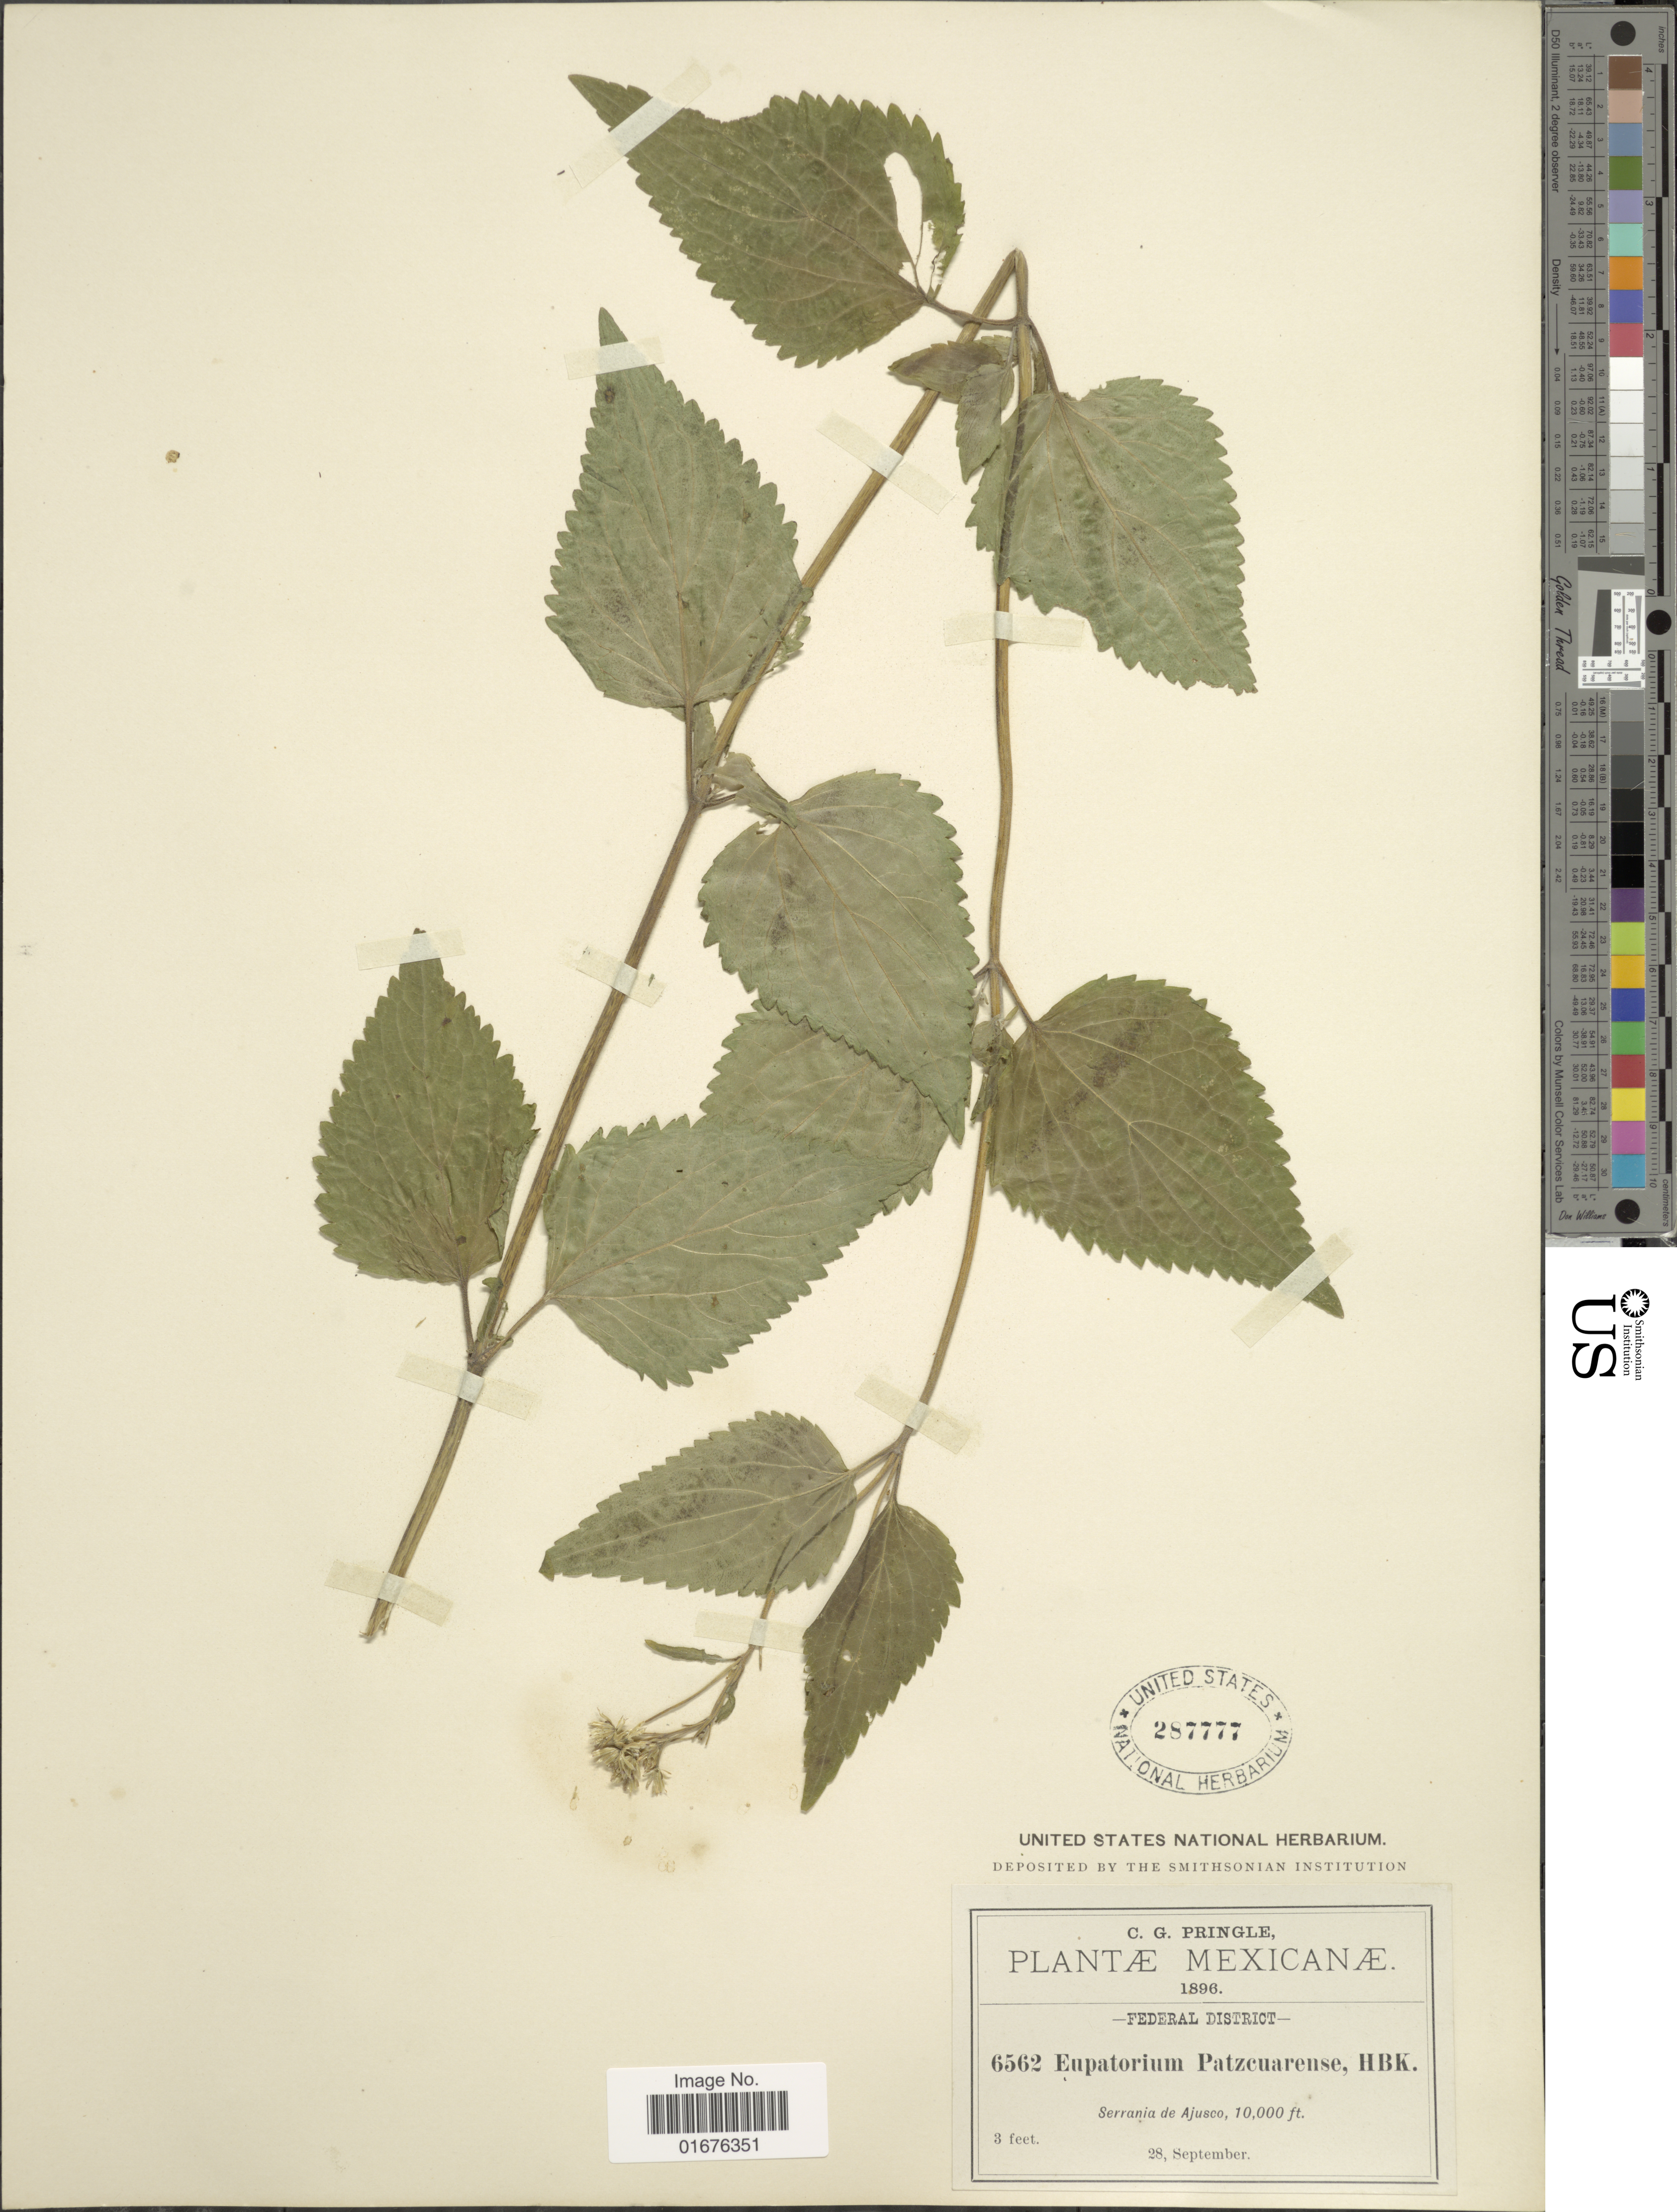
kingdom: Plantae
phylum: Tracheophyta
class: Magnoliopsida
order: Asterales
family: Asteraceae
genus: Ageratina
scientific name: Ageratina pazcuarensis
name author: (Kunth) R.M. King & H. Rob.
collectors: C. G. Pringle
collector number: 6562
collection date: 1896-09-28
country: Mexico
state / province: Distrito Federal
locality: Serrania de Ajusco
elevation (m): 3048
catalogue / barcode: US 287777